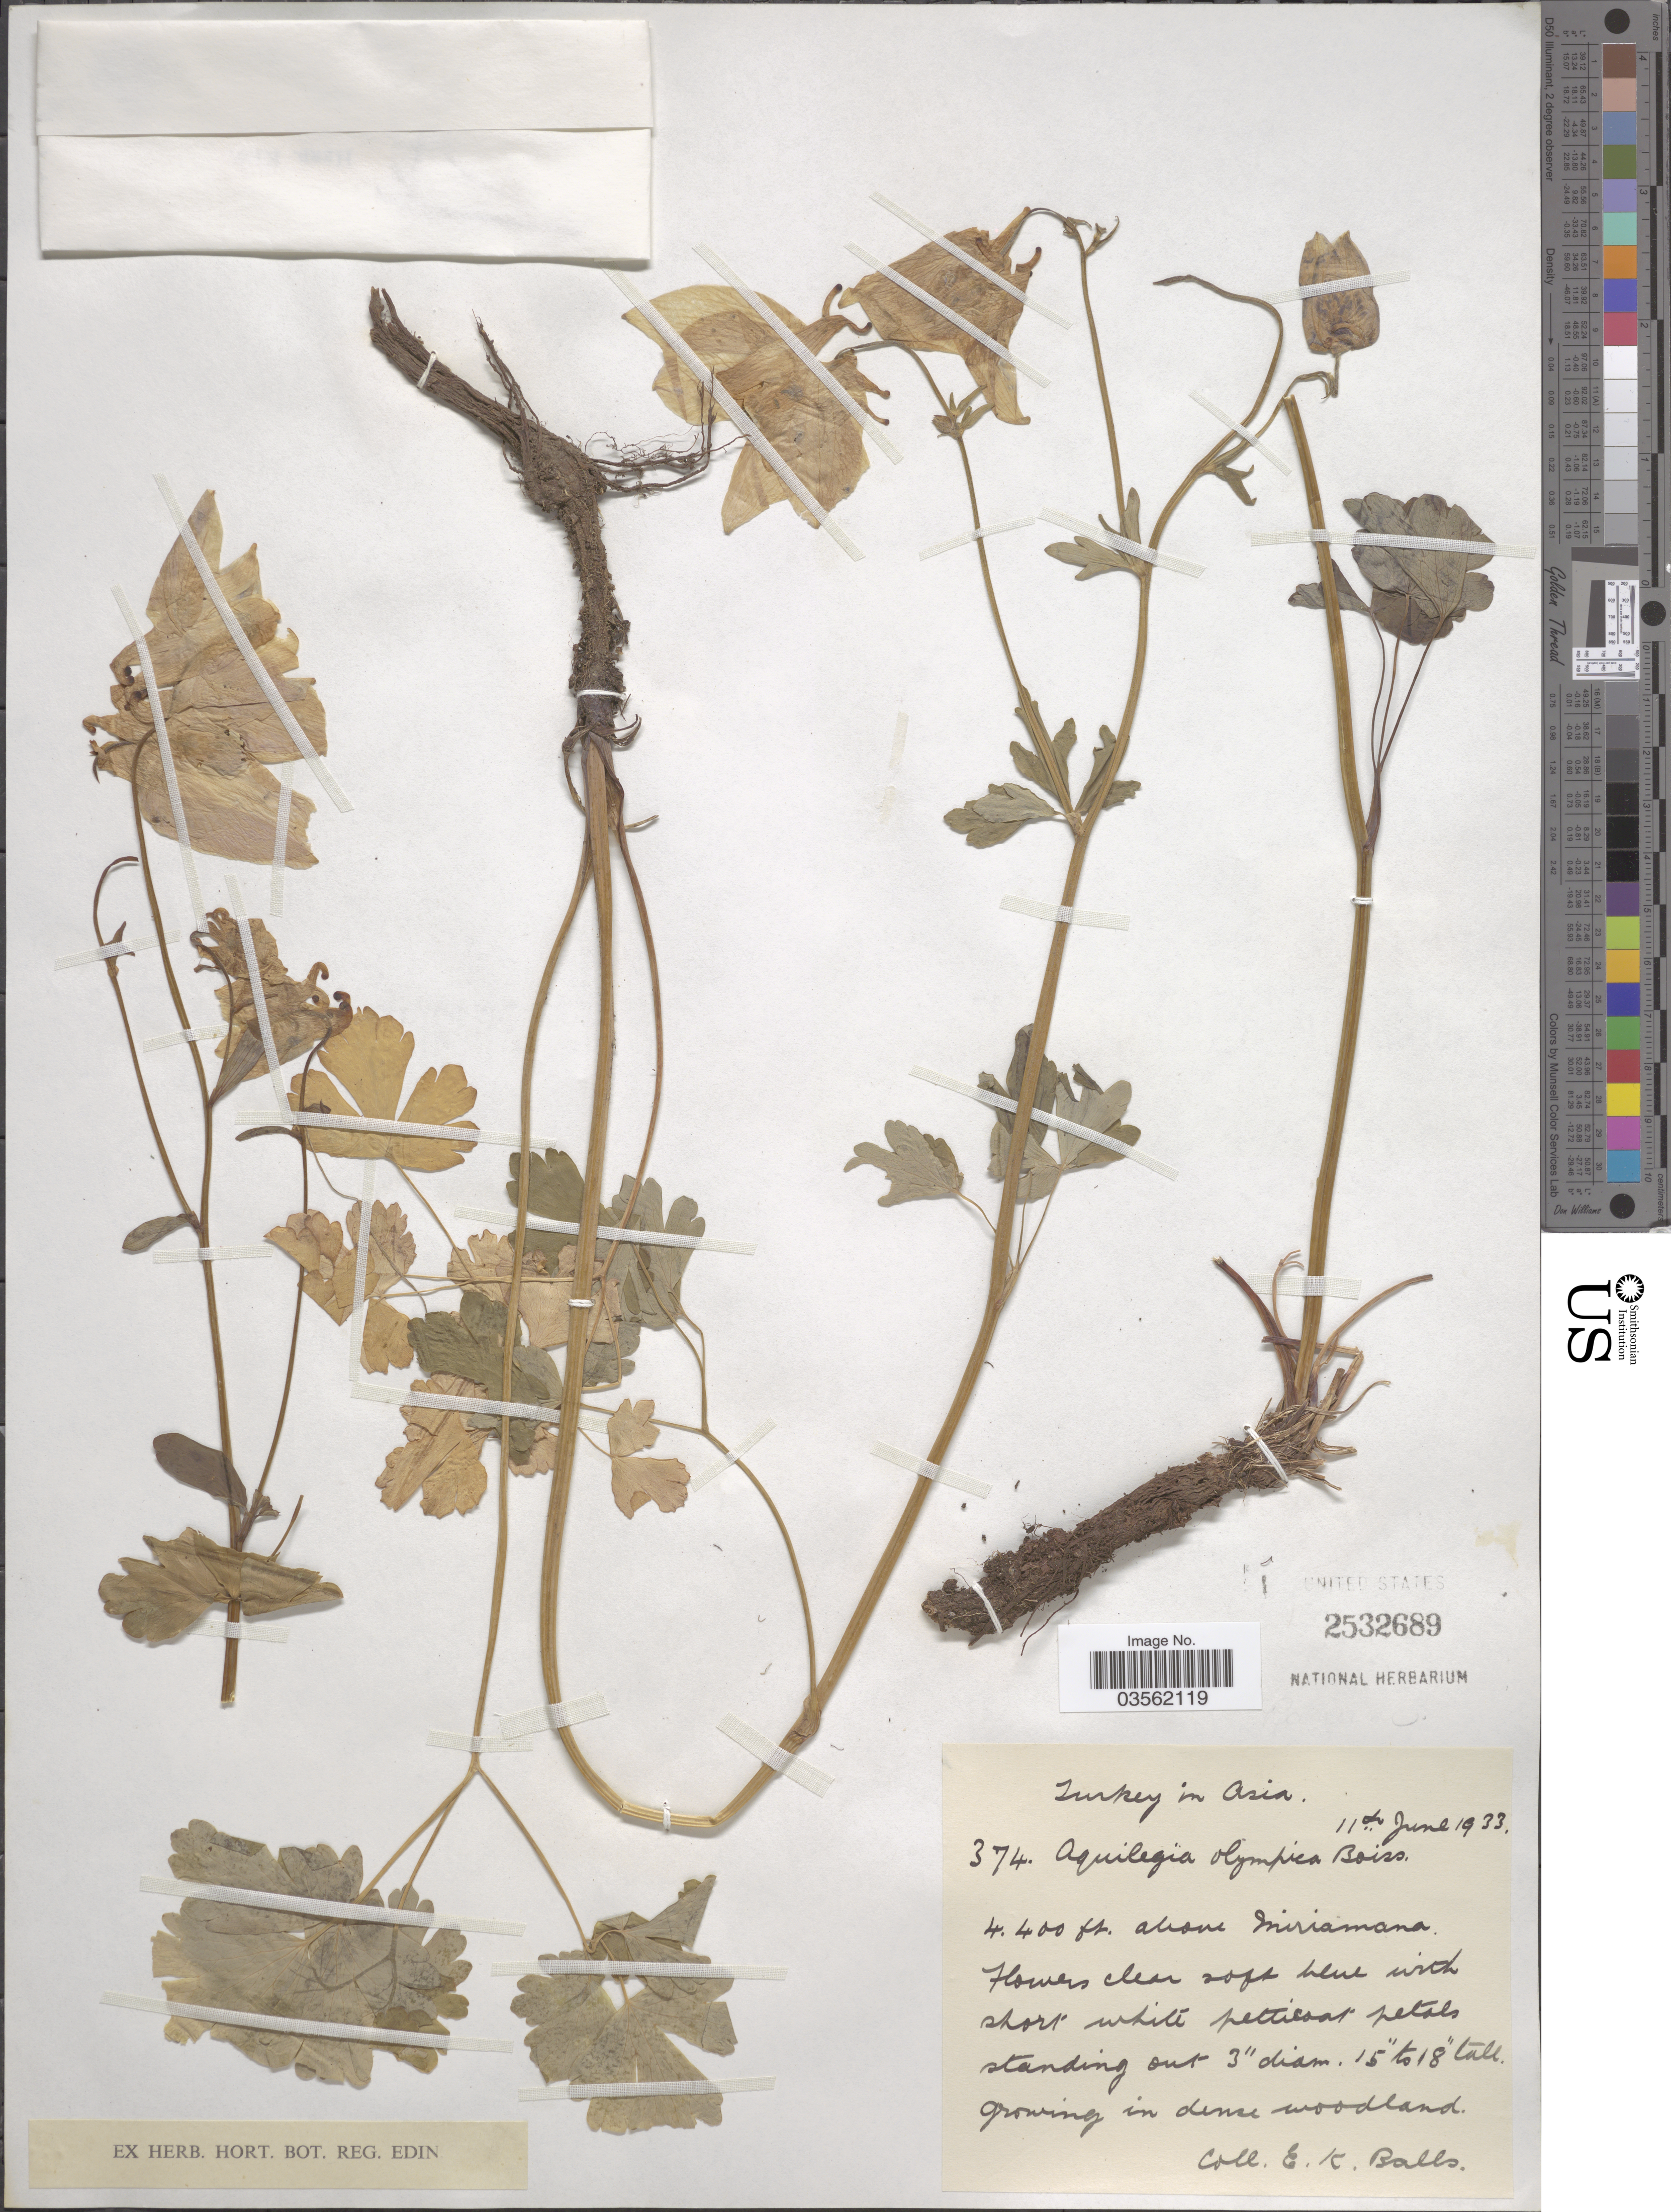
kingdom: Plantae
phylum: Tracheophyta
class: Magnoliopsida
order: Ranunculales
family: Ranunculaceae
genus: Aquilegia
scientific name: Aquilegia olympica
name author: Boiss.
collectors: E. K. Balls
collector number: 374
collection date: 1933-06-11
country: Turkey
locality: Turkey in Asia. Miriamana.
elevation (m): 1341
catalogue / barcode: US 2532689